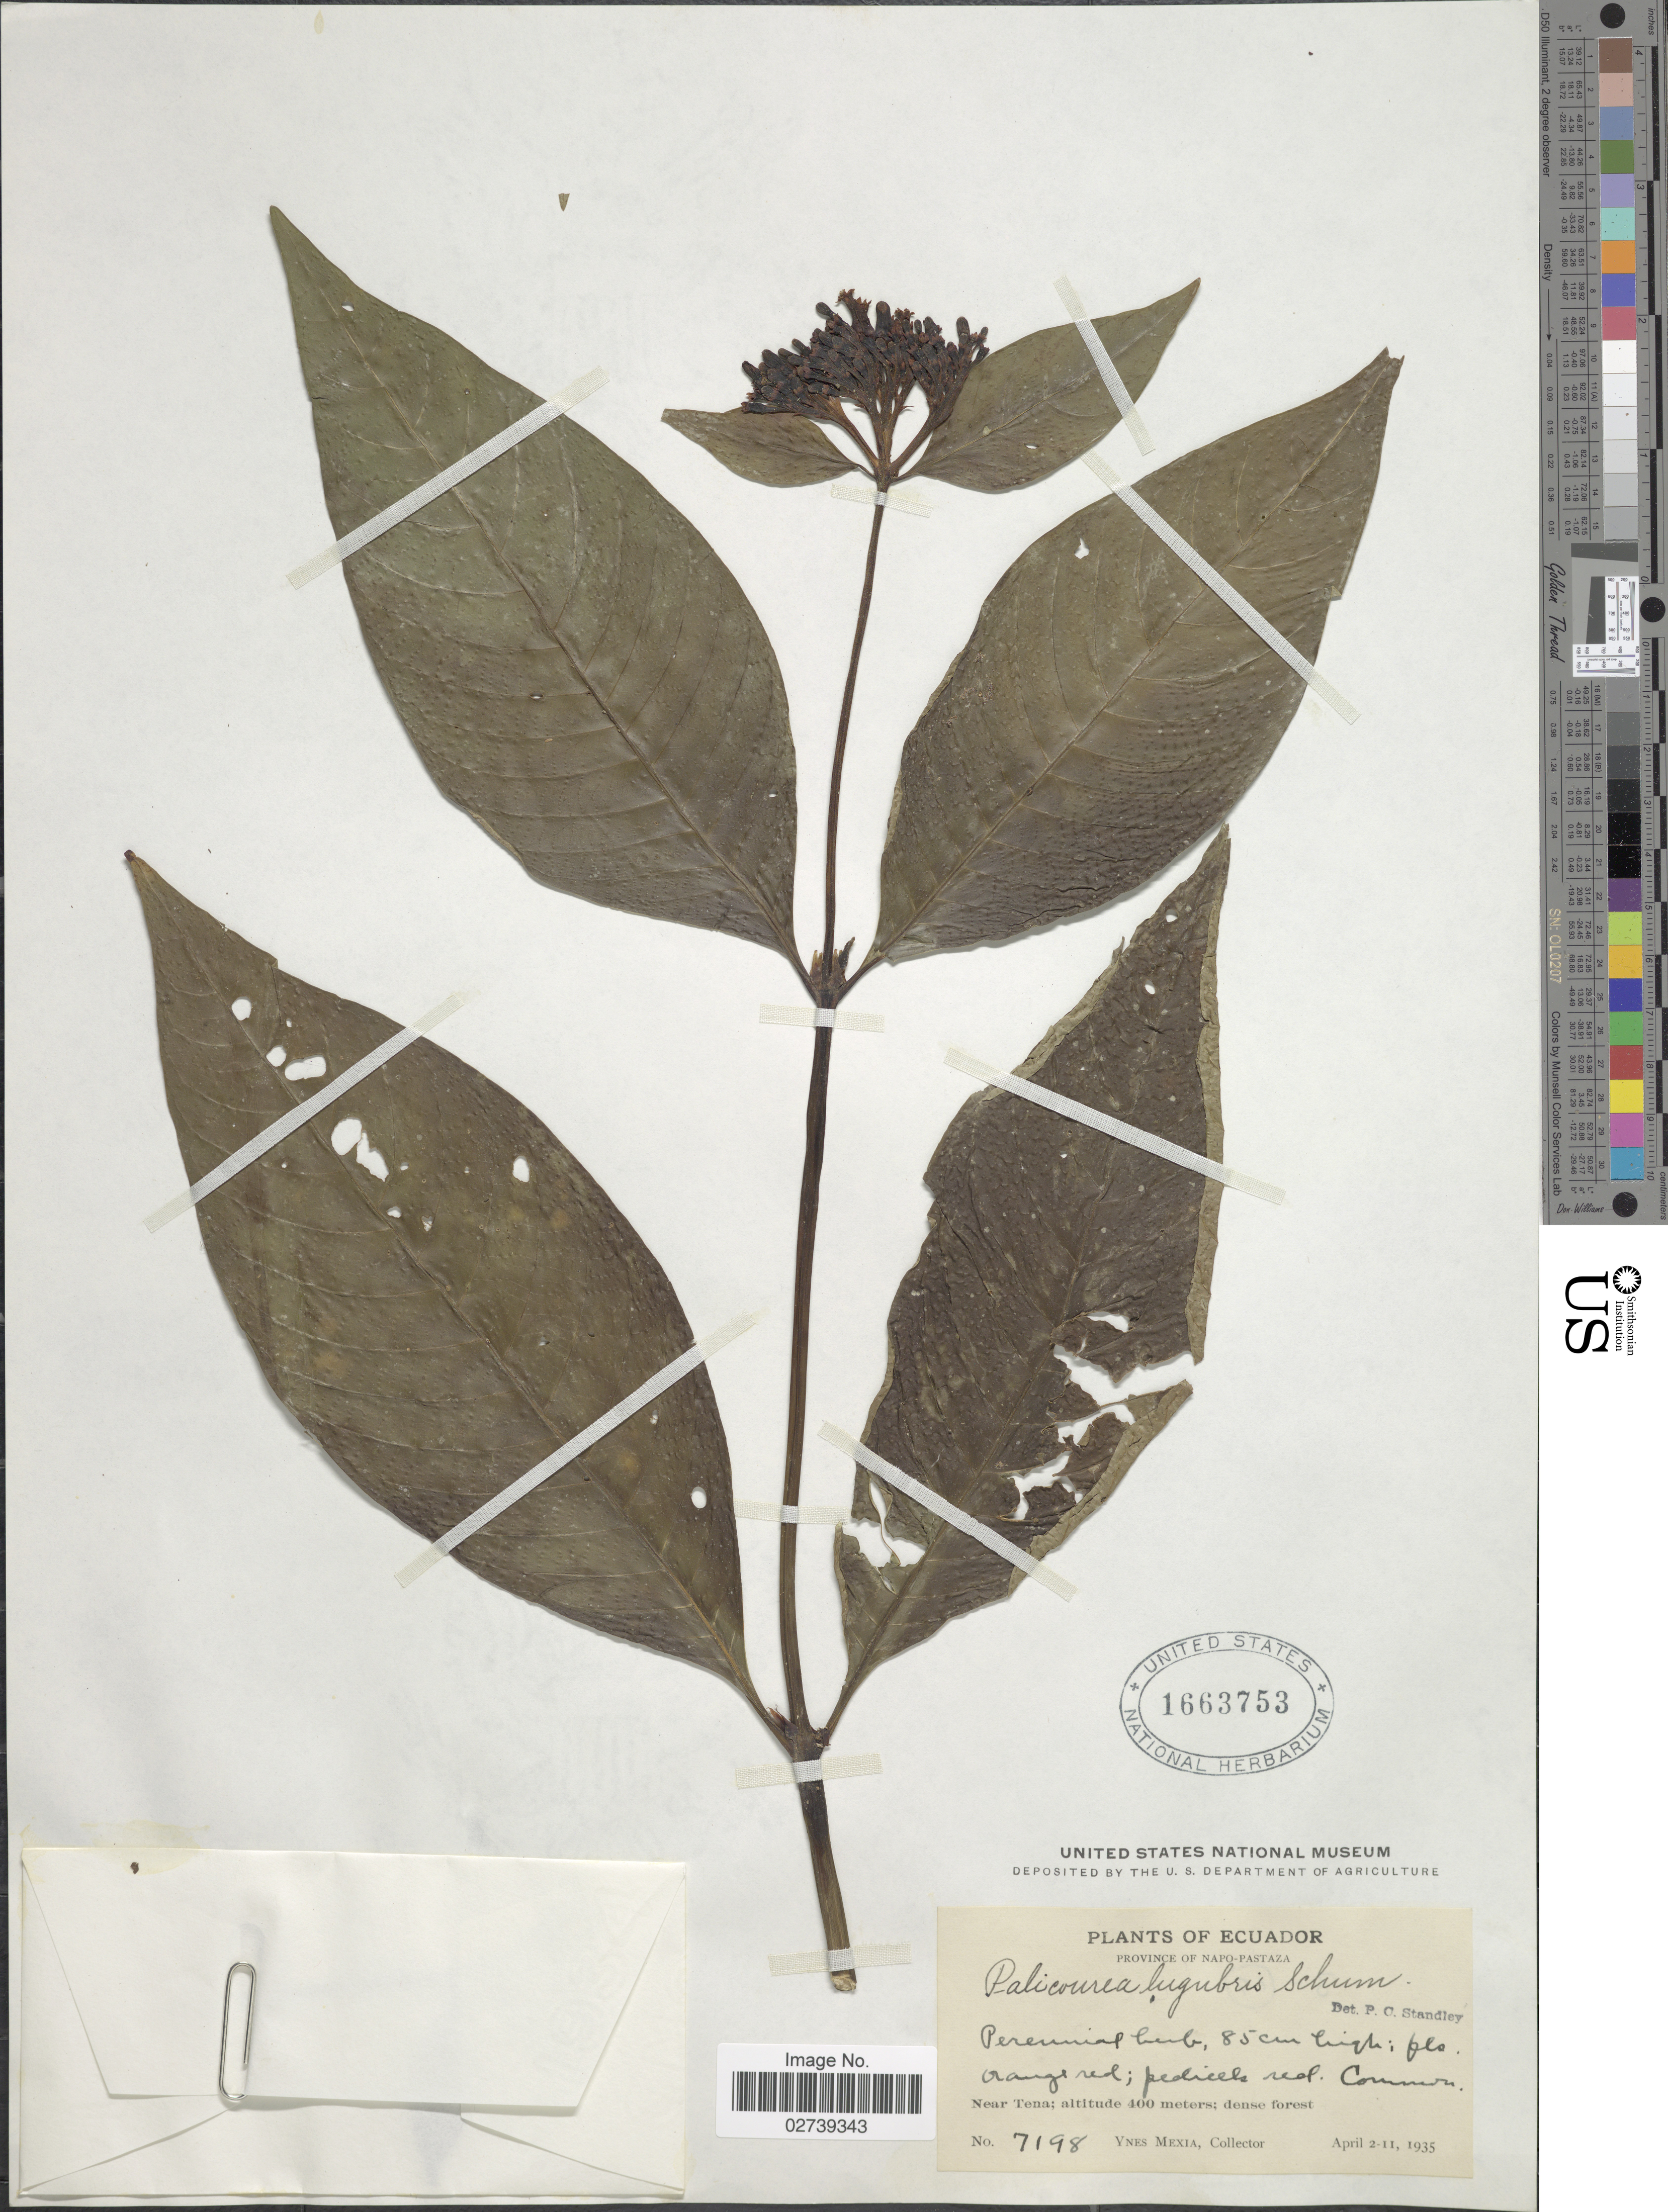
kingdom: Plantae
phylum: Tracheophyta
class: Magnoliopsida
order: Gentianales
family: Rubiaceae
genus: Palicourea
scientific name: Palicourea conferta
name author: (Benth.) Sandwith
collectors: Y. Mexia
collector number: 7198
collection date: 1935-04-02/1935-04-11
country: Ecuador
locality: Province of Napo-Pastaza, near Tena.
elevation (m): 400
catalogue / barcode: US 1663753